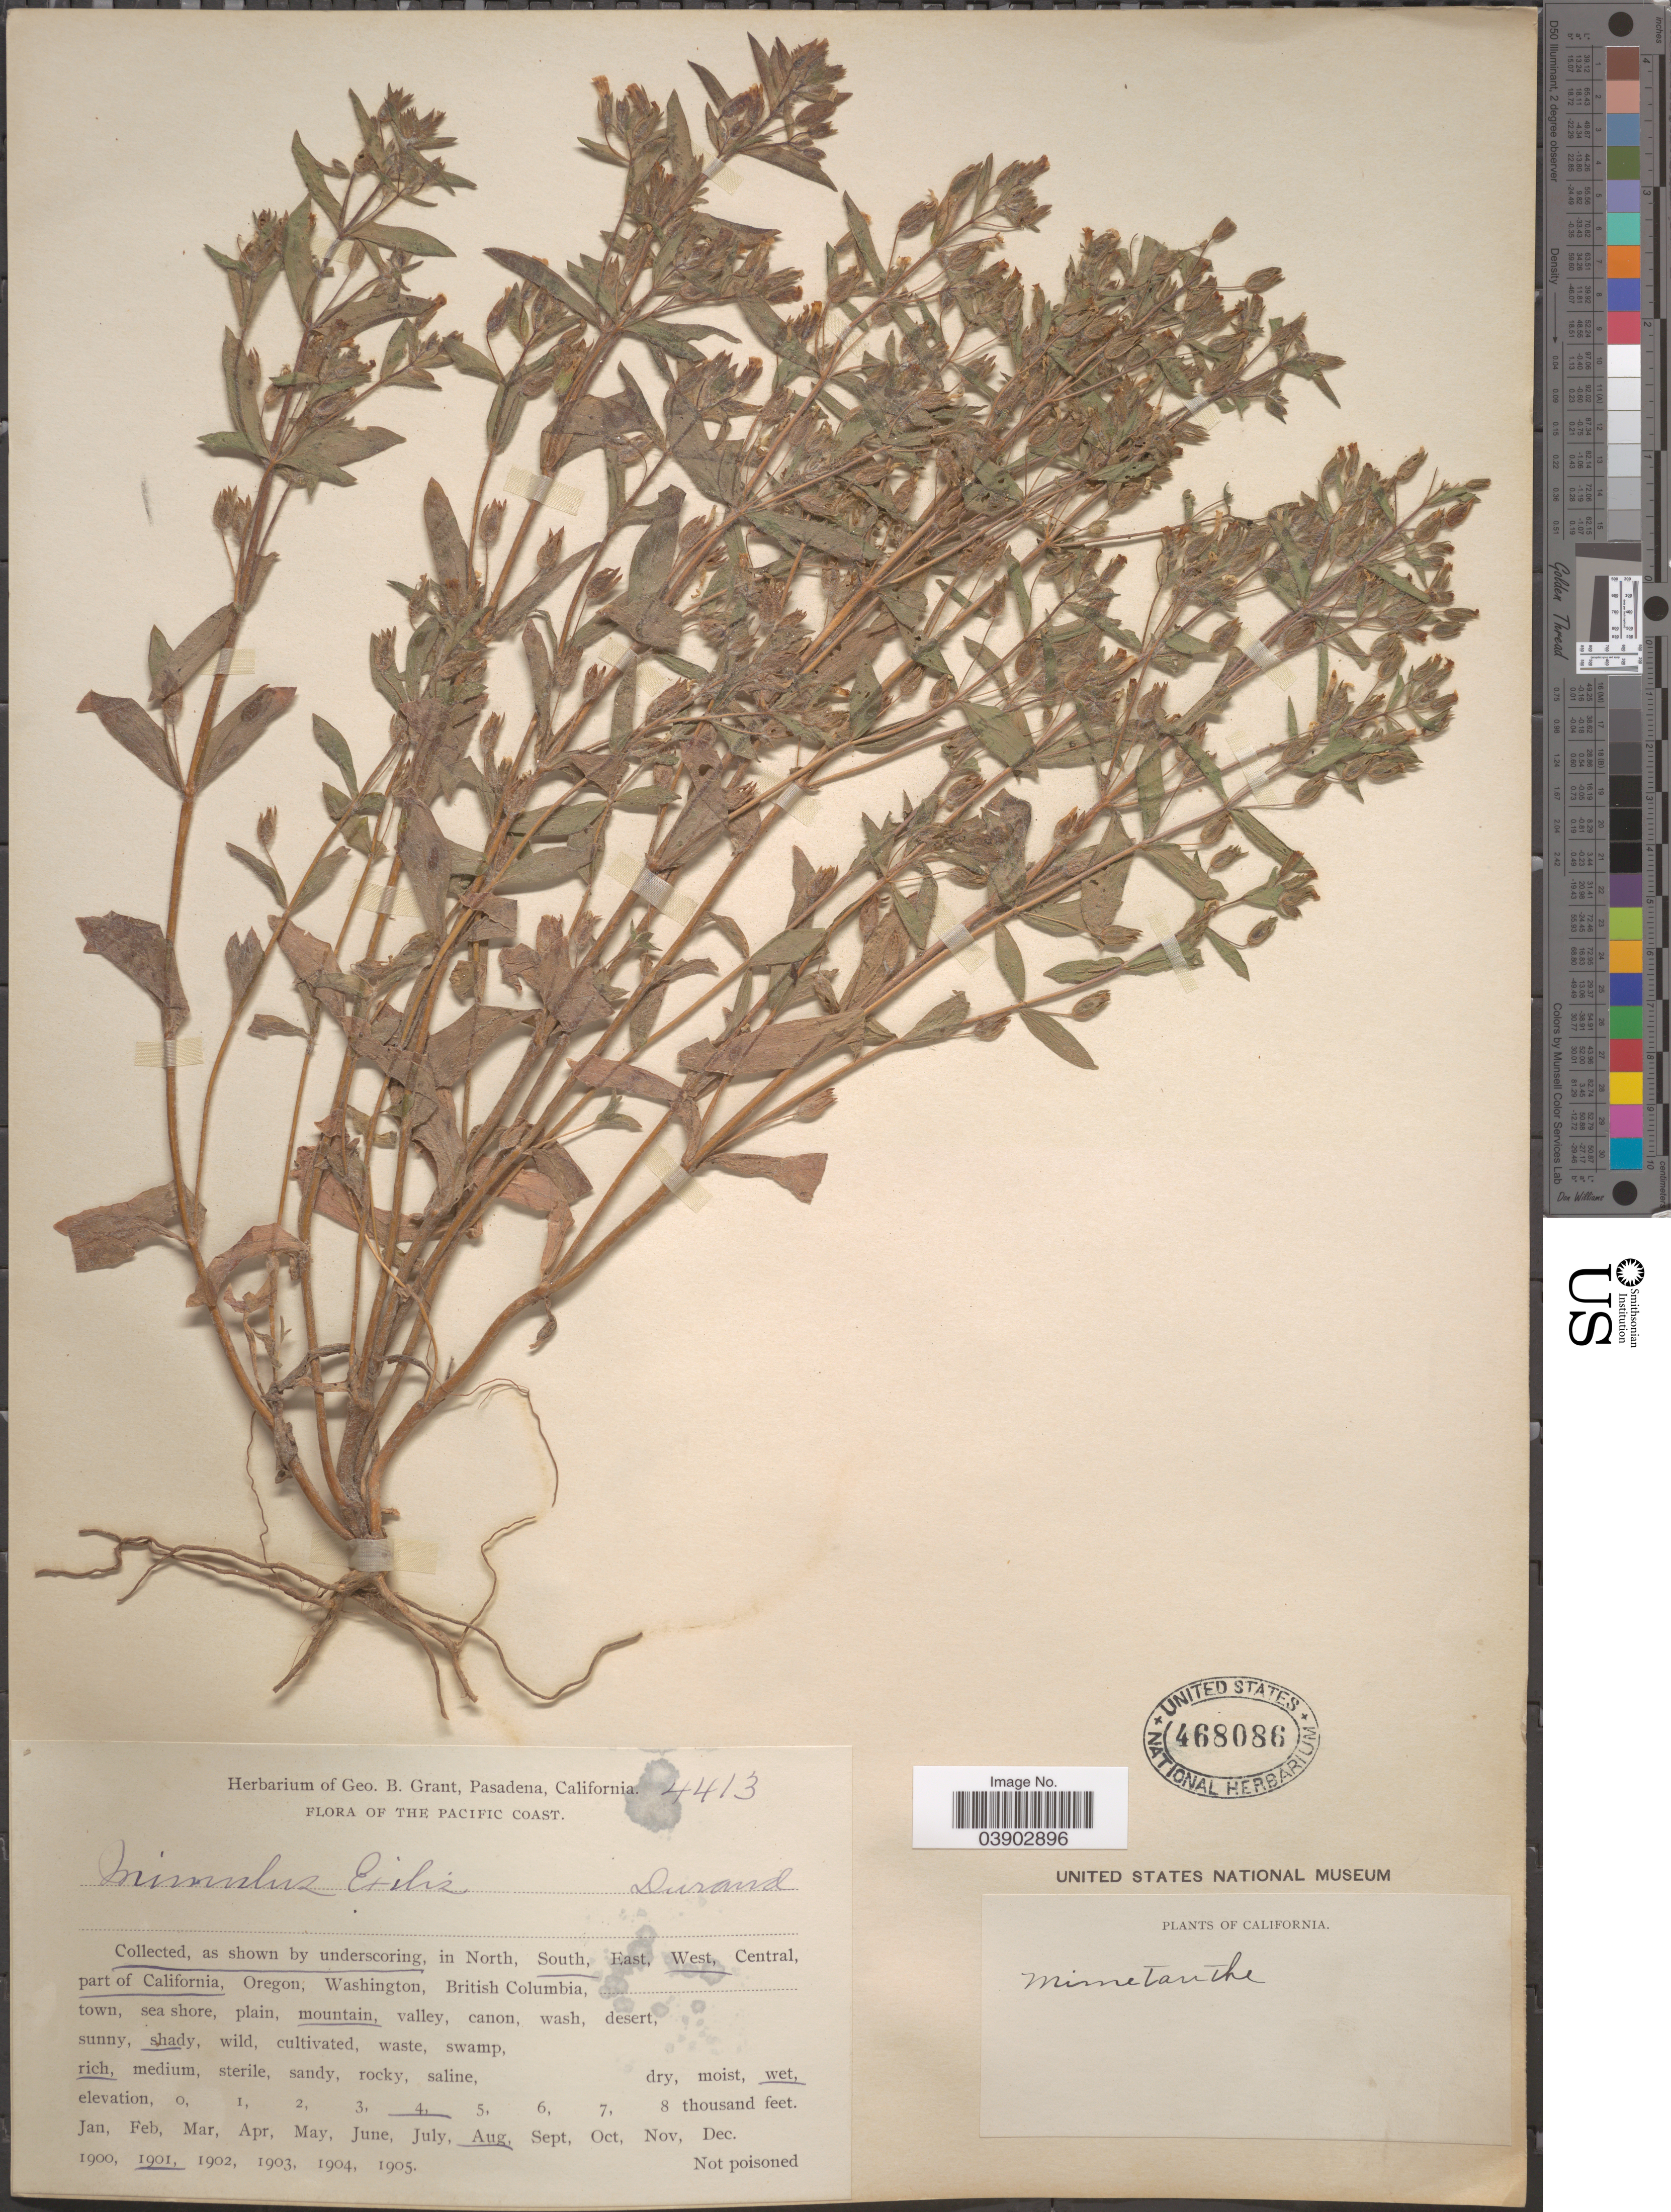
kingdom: Plantae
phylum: Tracheophyta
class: Magnoliopsida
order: Lamiales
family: Phrymaceae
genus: Mimetanthe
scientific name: Mimetanthe pilosa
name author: (Benth.) Greene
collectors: ex herb. Geo. B. Grant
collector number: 4413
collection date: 1901-08-04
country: United States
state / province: California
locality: The Pacific Coast. South, West part of California, mountain.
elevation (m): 1219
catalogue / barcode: US 468086